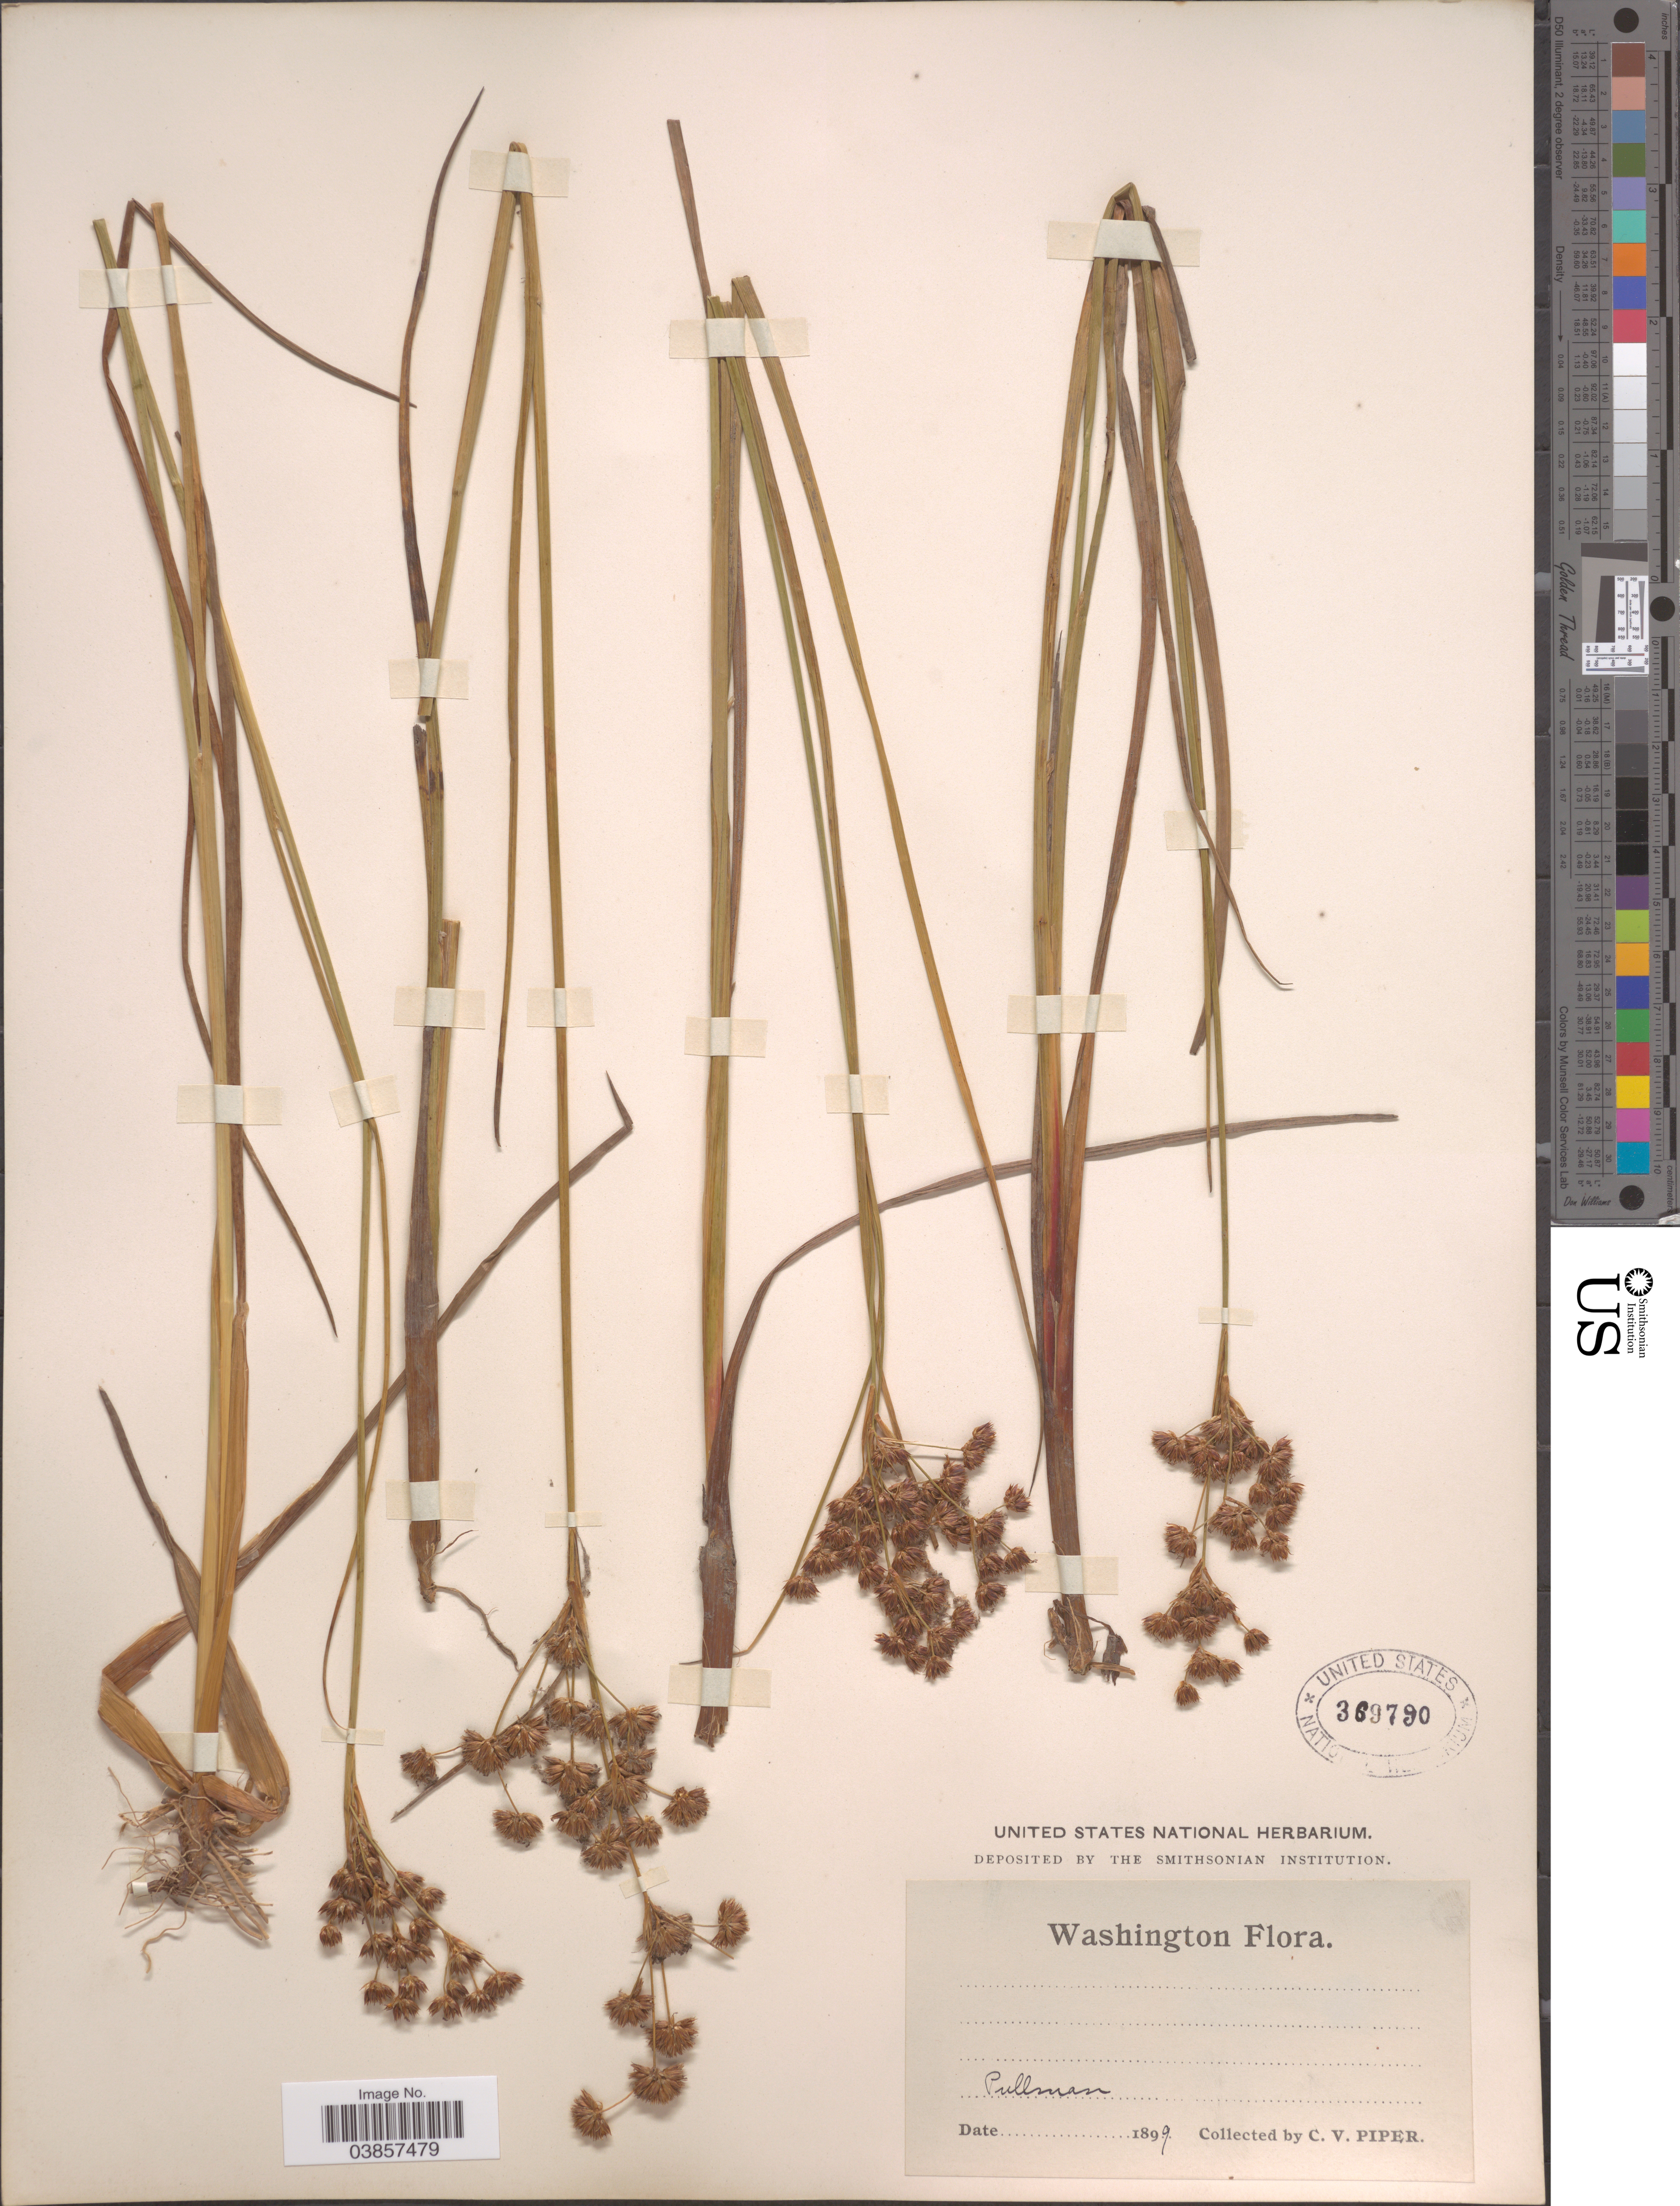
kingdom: Plantae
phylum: Tracheophyta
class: Liliopsida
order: Poales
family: Juncaceae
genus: Juncus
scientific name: Juncus suksdorfii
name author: Rydb.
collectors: C. V. Piper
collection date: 1899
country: United States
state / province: Washington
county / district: Whitman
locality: Pullman.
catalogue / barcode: US 369790